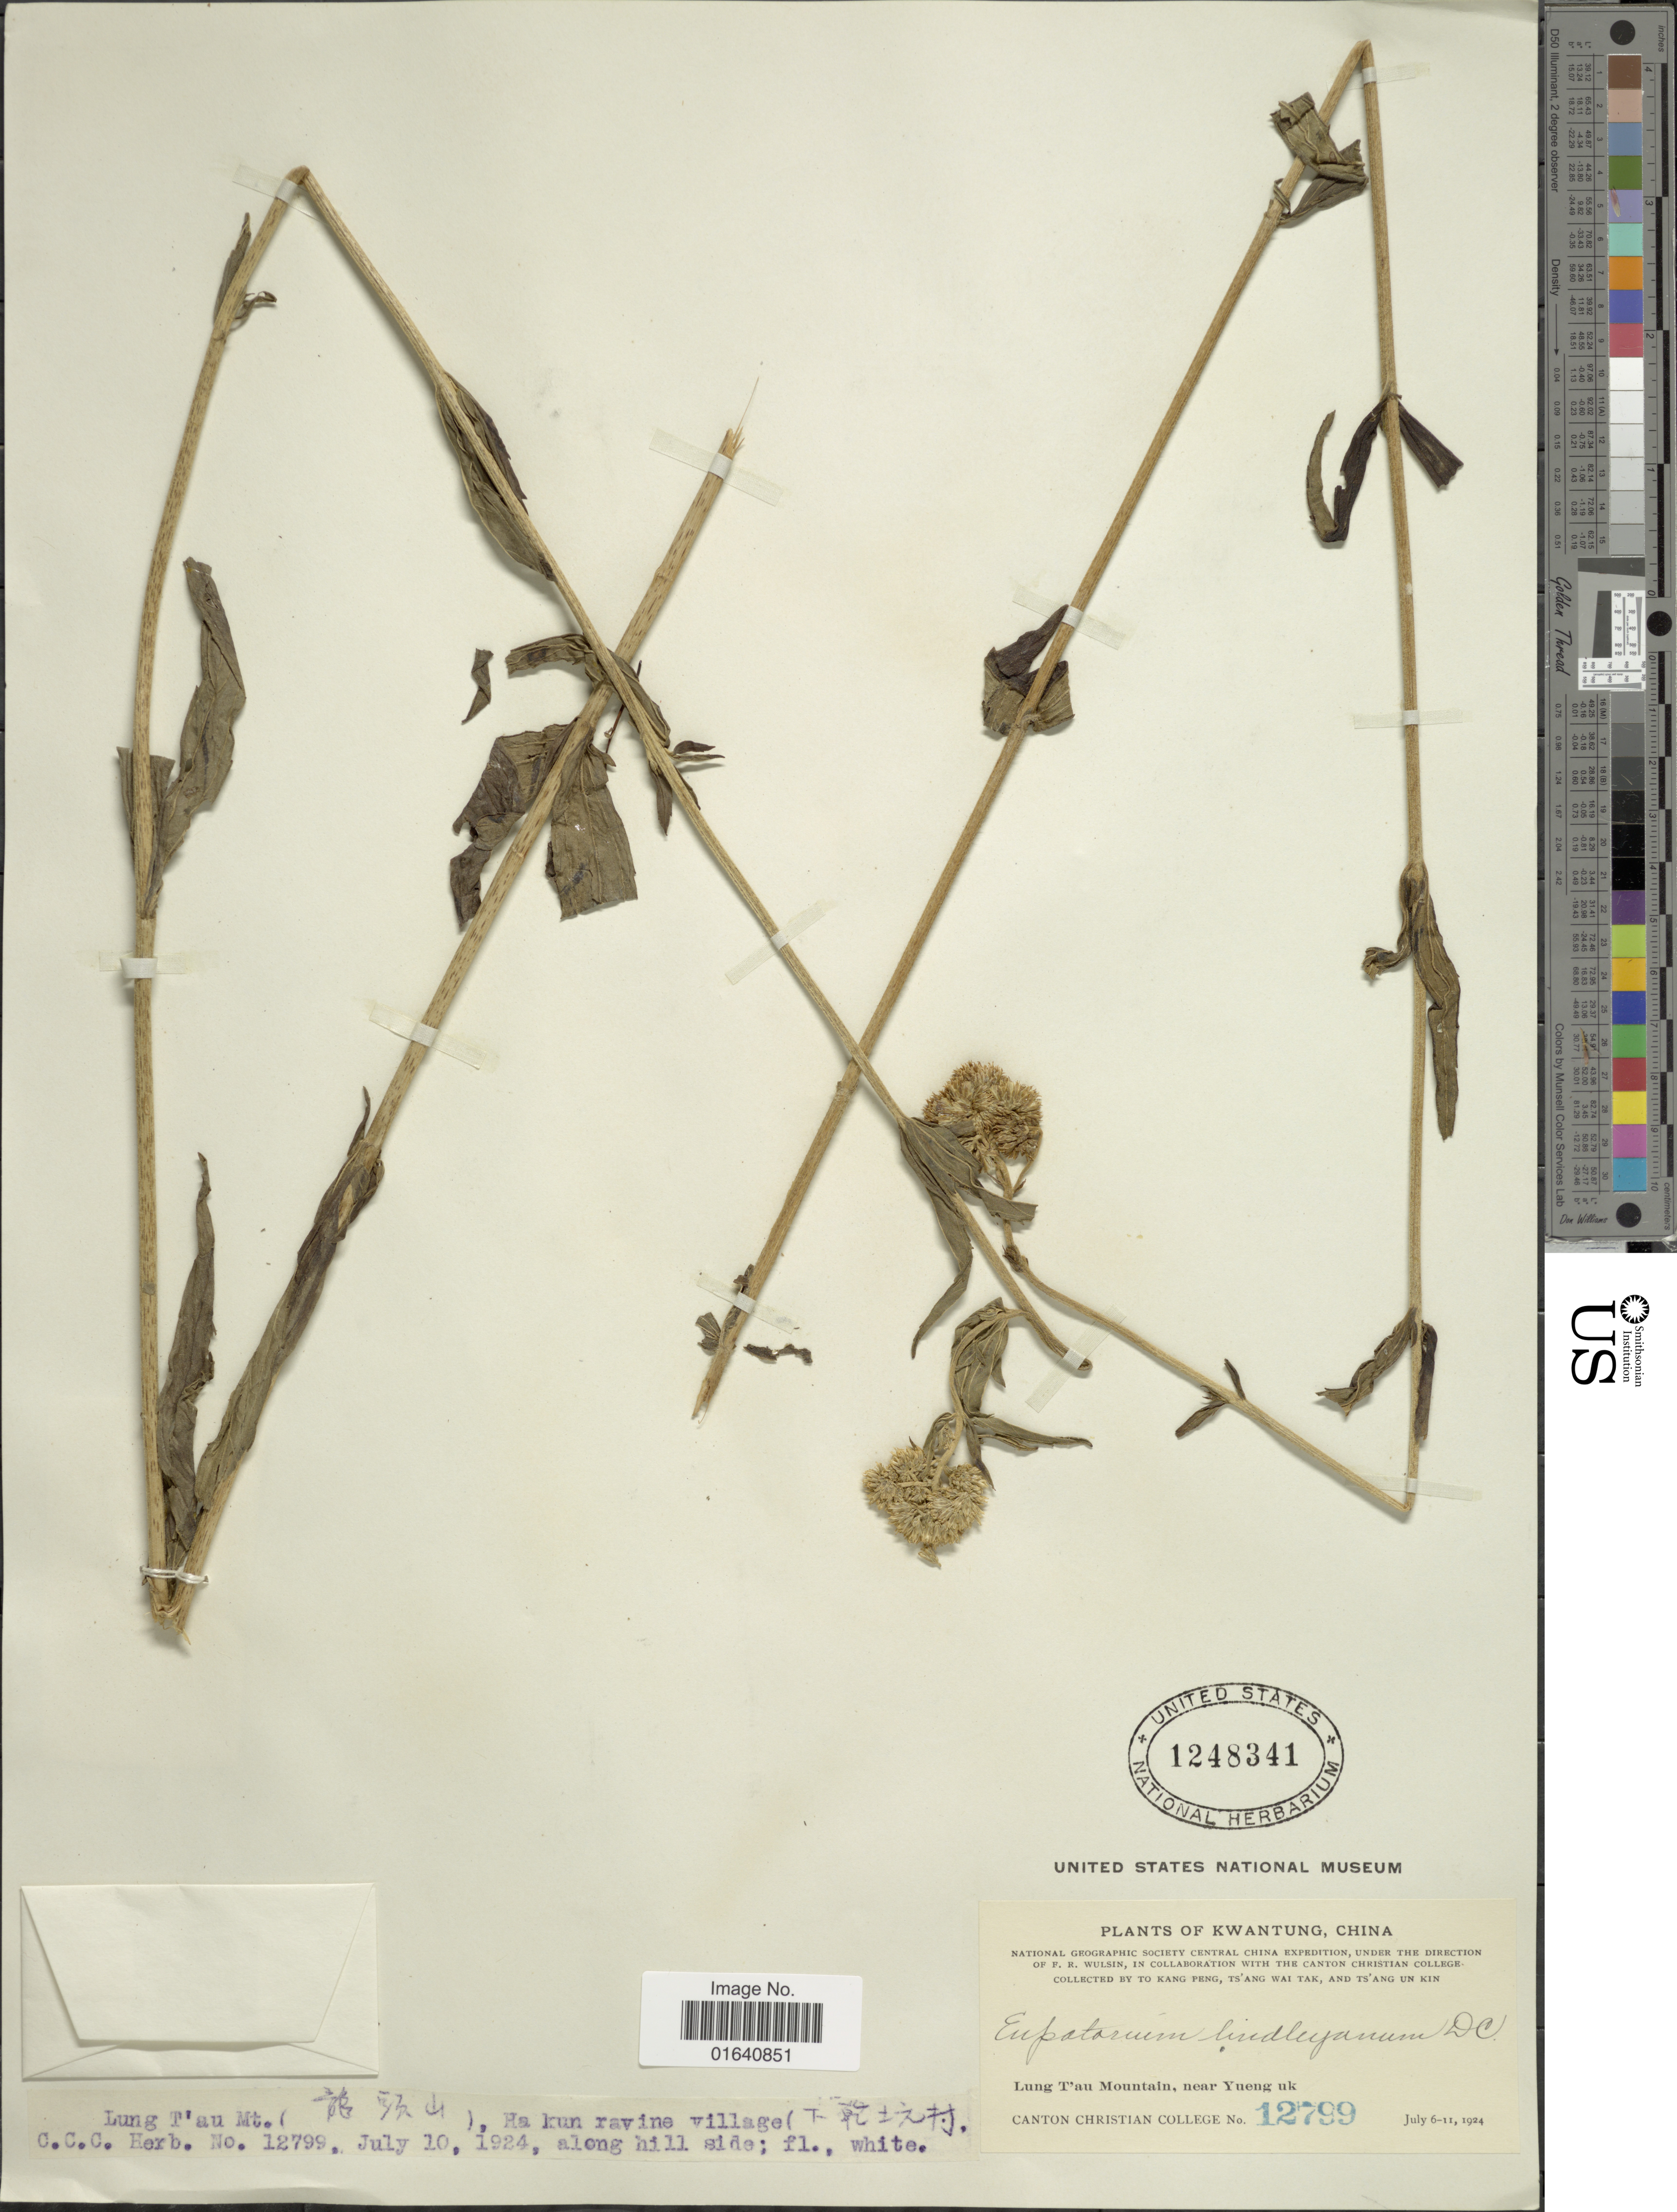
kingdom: Plantae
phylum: Tracheophyta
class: Magnoliopsida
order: Asterales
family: Asteraceae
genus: Eupatorium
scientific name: Eupatorium lindleyanum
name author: DC.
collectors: Canton Christian College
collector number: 12799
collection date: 1924-07-06/1924-07-11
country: China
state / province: Guangdong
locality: Lung Táu Mountain, near Yueng uk. Kwangtung.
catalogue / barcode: US 1248341